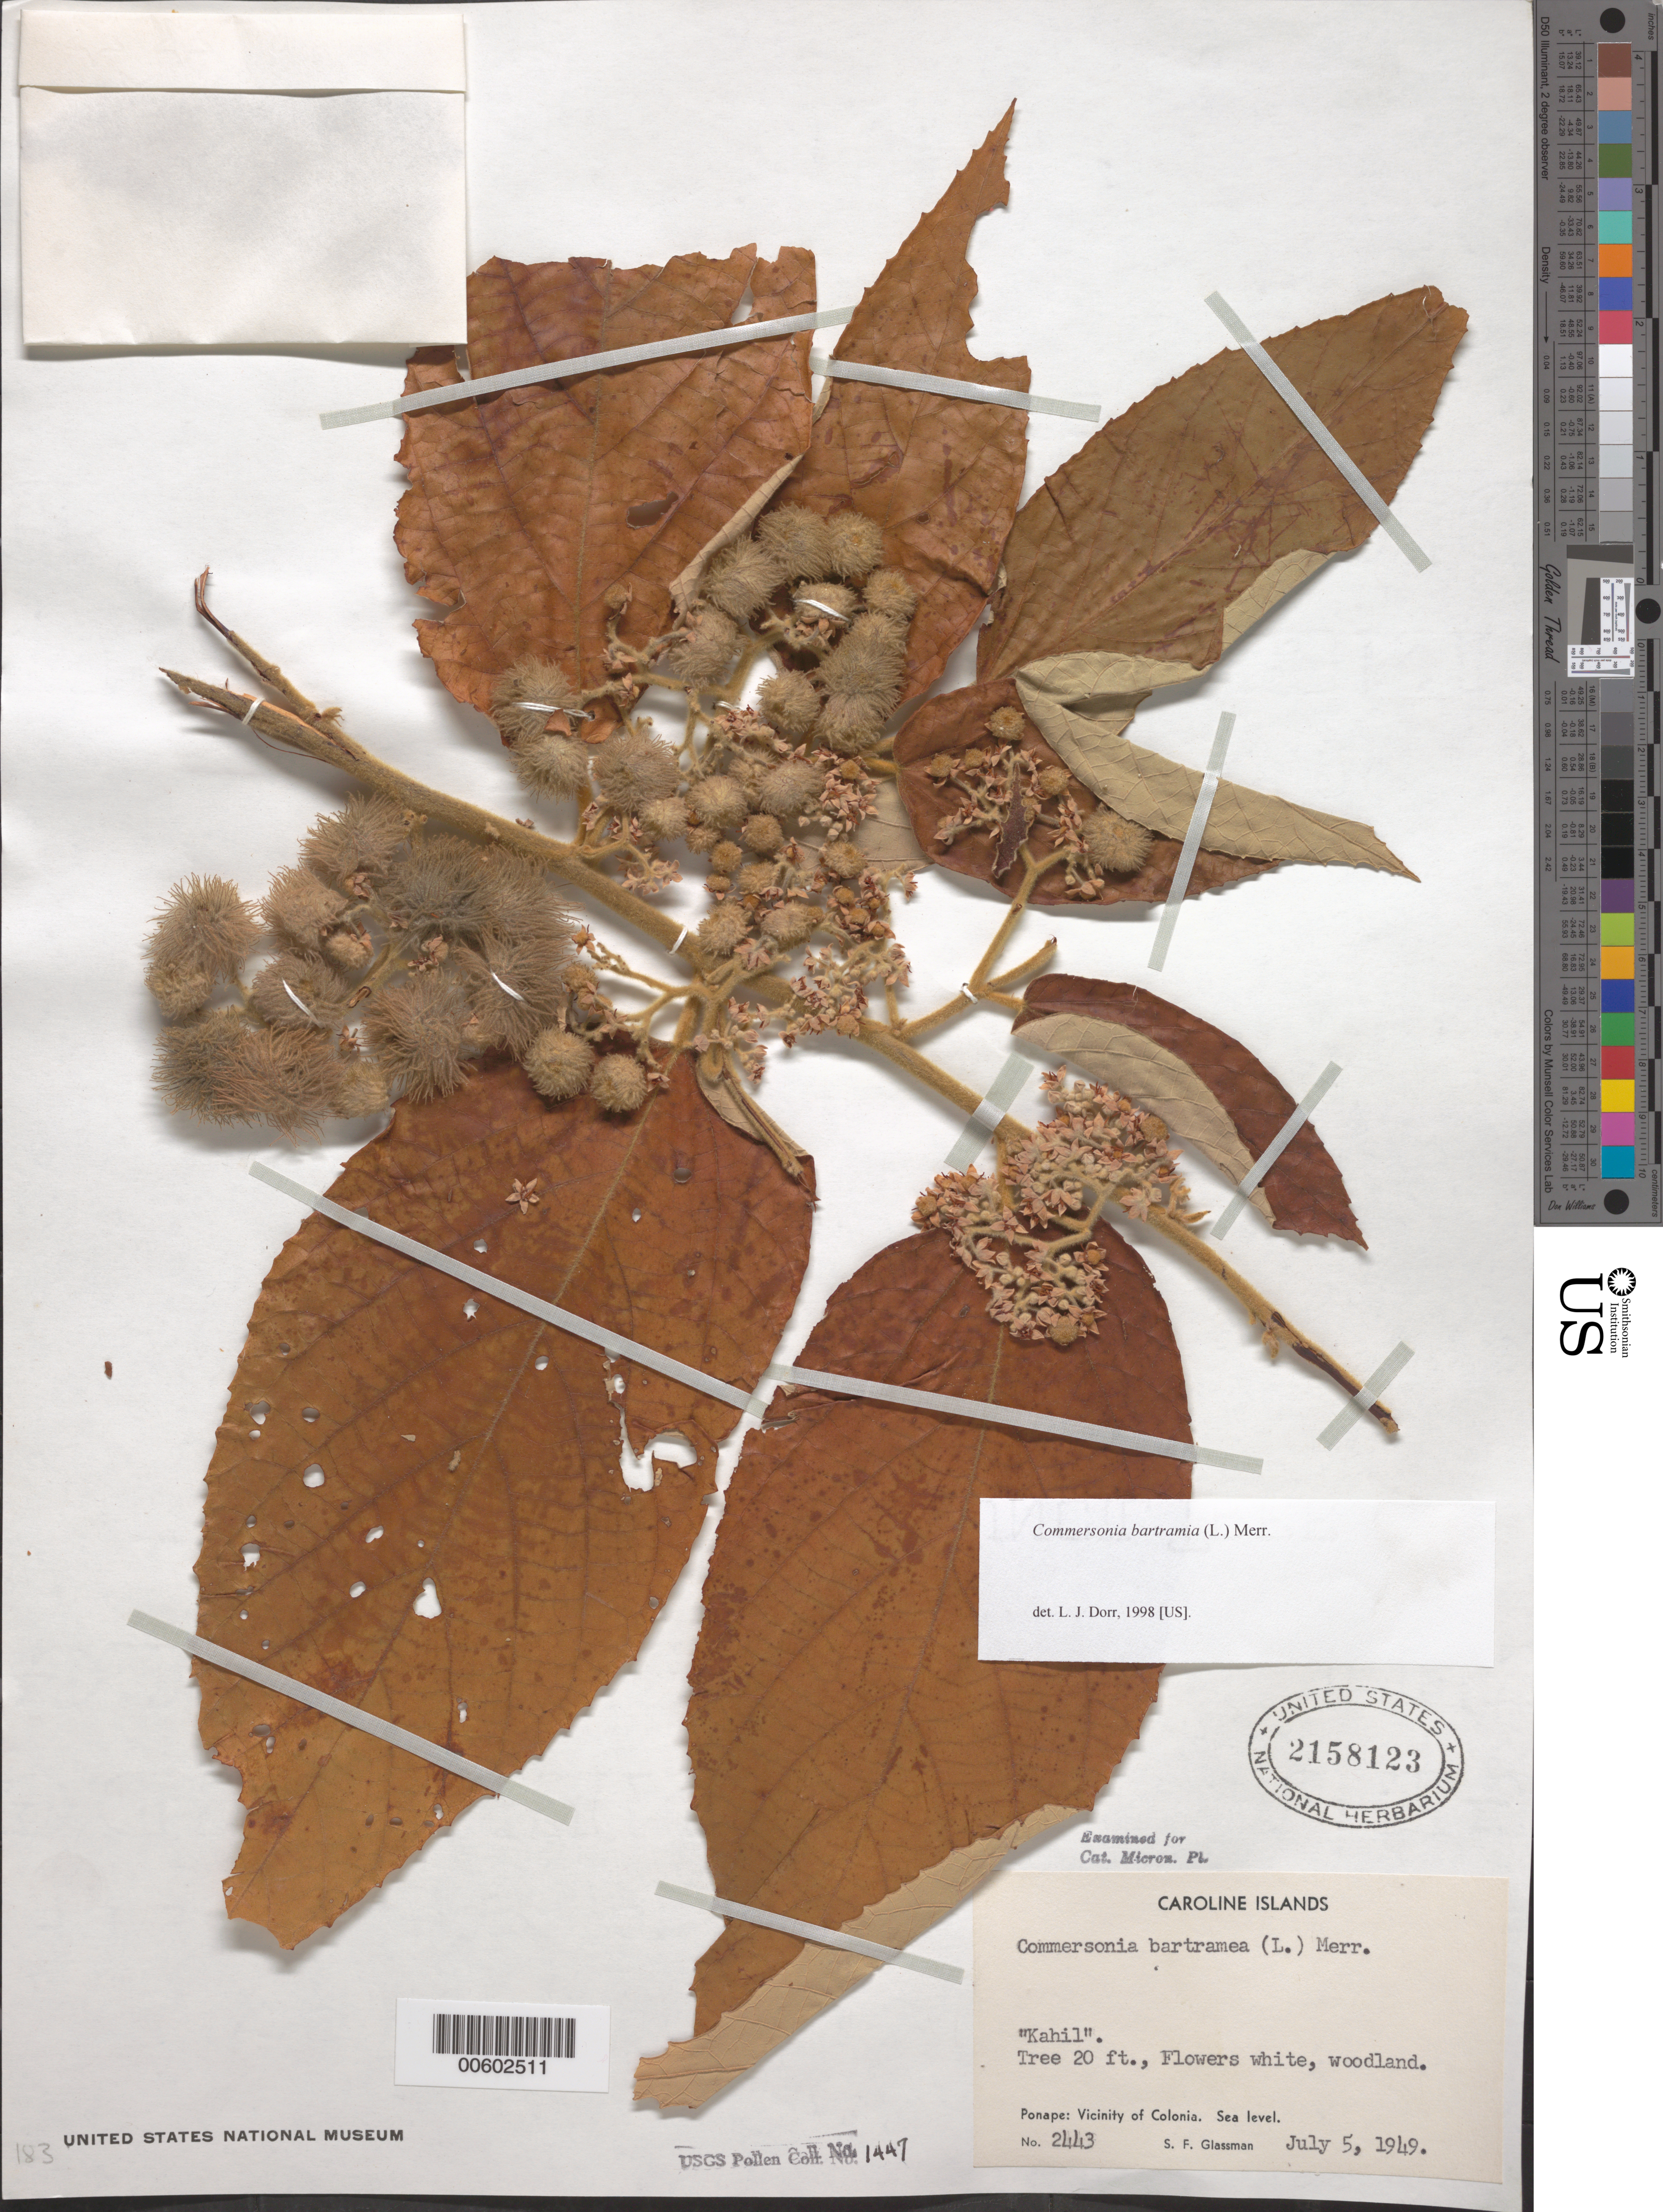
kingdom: Plantae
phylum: Tracheophyta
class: Magnoliopsida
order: Malvales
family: Malvaceae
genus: Commersonia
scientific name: Commersonia bartramia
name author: (L.) Merr.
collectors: S. F. Glassman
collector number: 2443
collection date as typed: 05 Jul 1949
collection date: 1949-07-05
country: Micronesia, Federated States of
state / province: Pohnpei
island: Pohnpei [Ponape]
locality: Vicinity of Colonia. [Pohnpei = Ponape]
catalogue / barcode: US 2158123